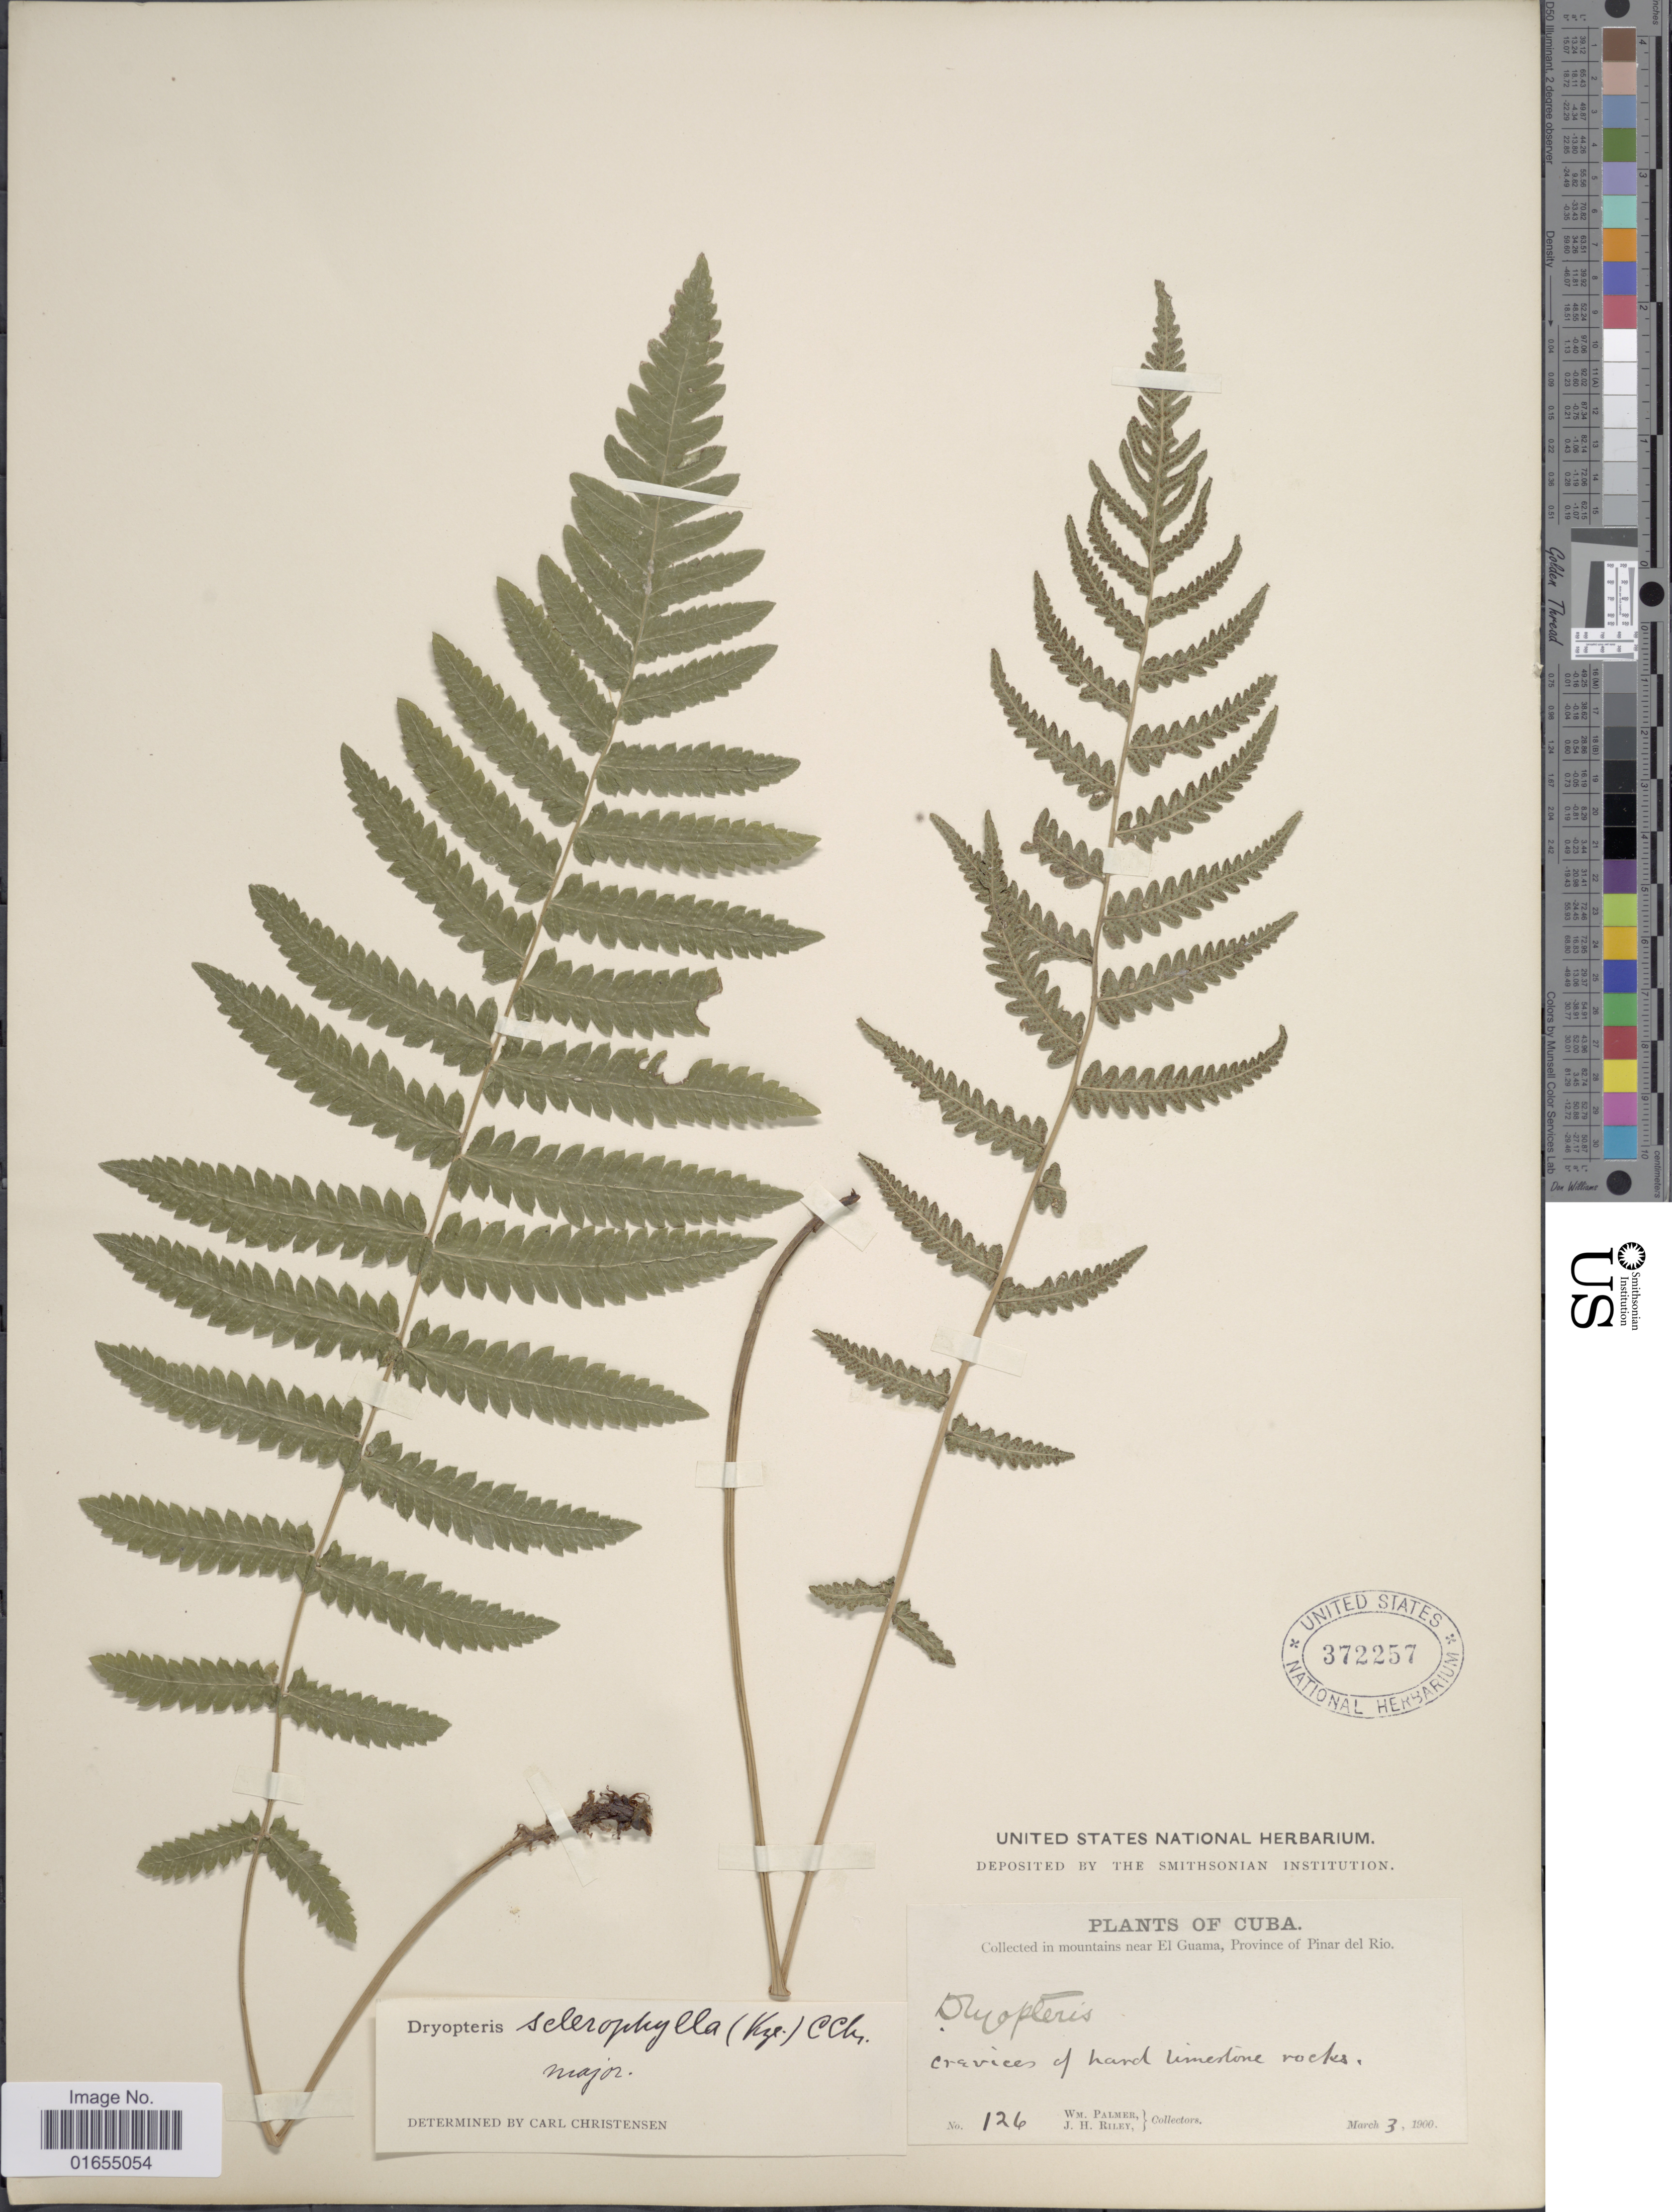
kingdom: Plantae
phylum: Tracheophyta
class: Polypodiopsida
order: Polypodiales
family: Thelypteridaceae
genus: Goniopteris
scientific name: Goniopteris sclerophylla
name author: (Poepp.) C.V. Morton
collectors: W. Palmer & J. H. Riley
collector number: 126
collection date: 1900-03-03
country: Cuba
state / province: Pinar del Río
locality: Mountains near El Guama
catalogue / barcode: US 372257